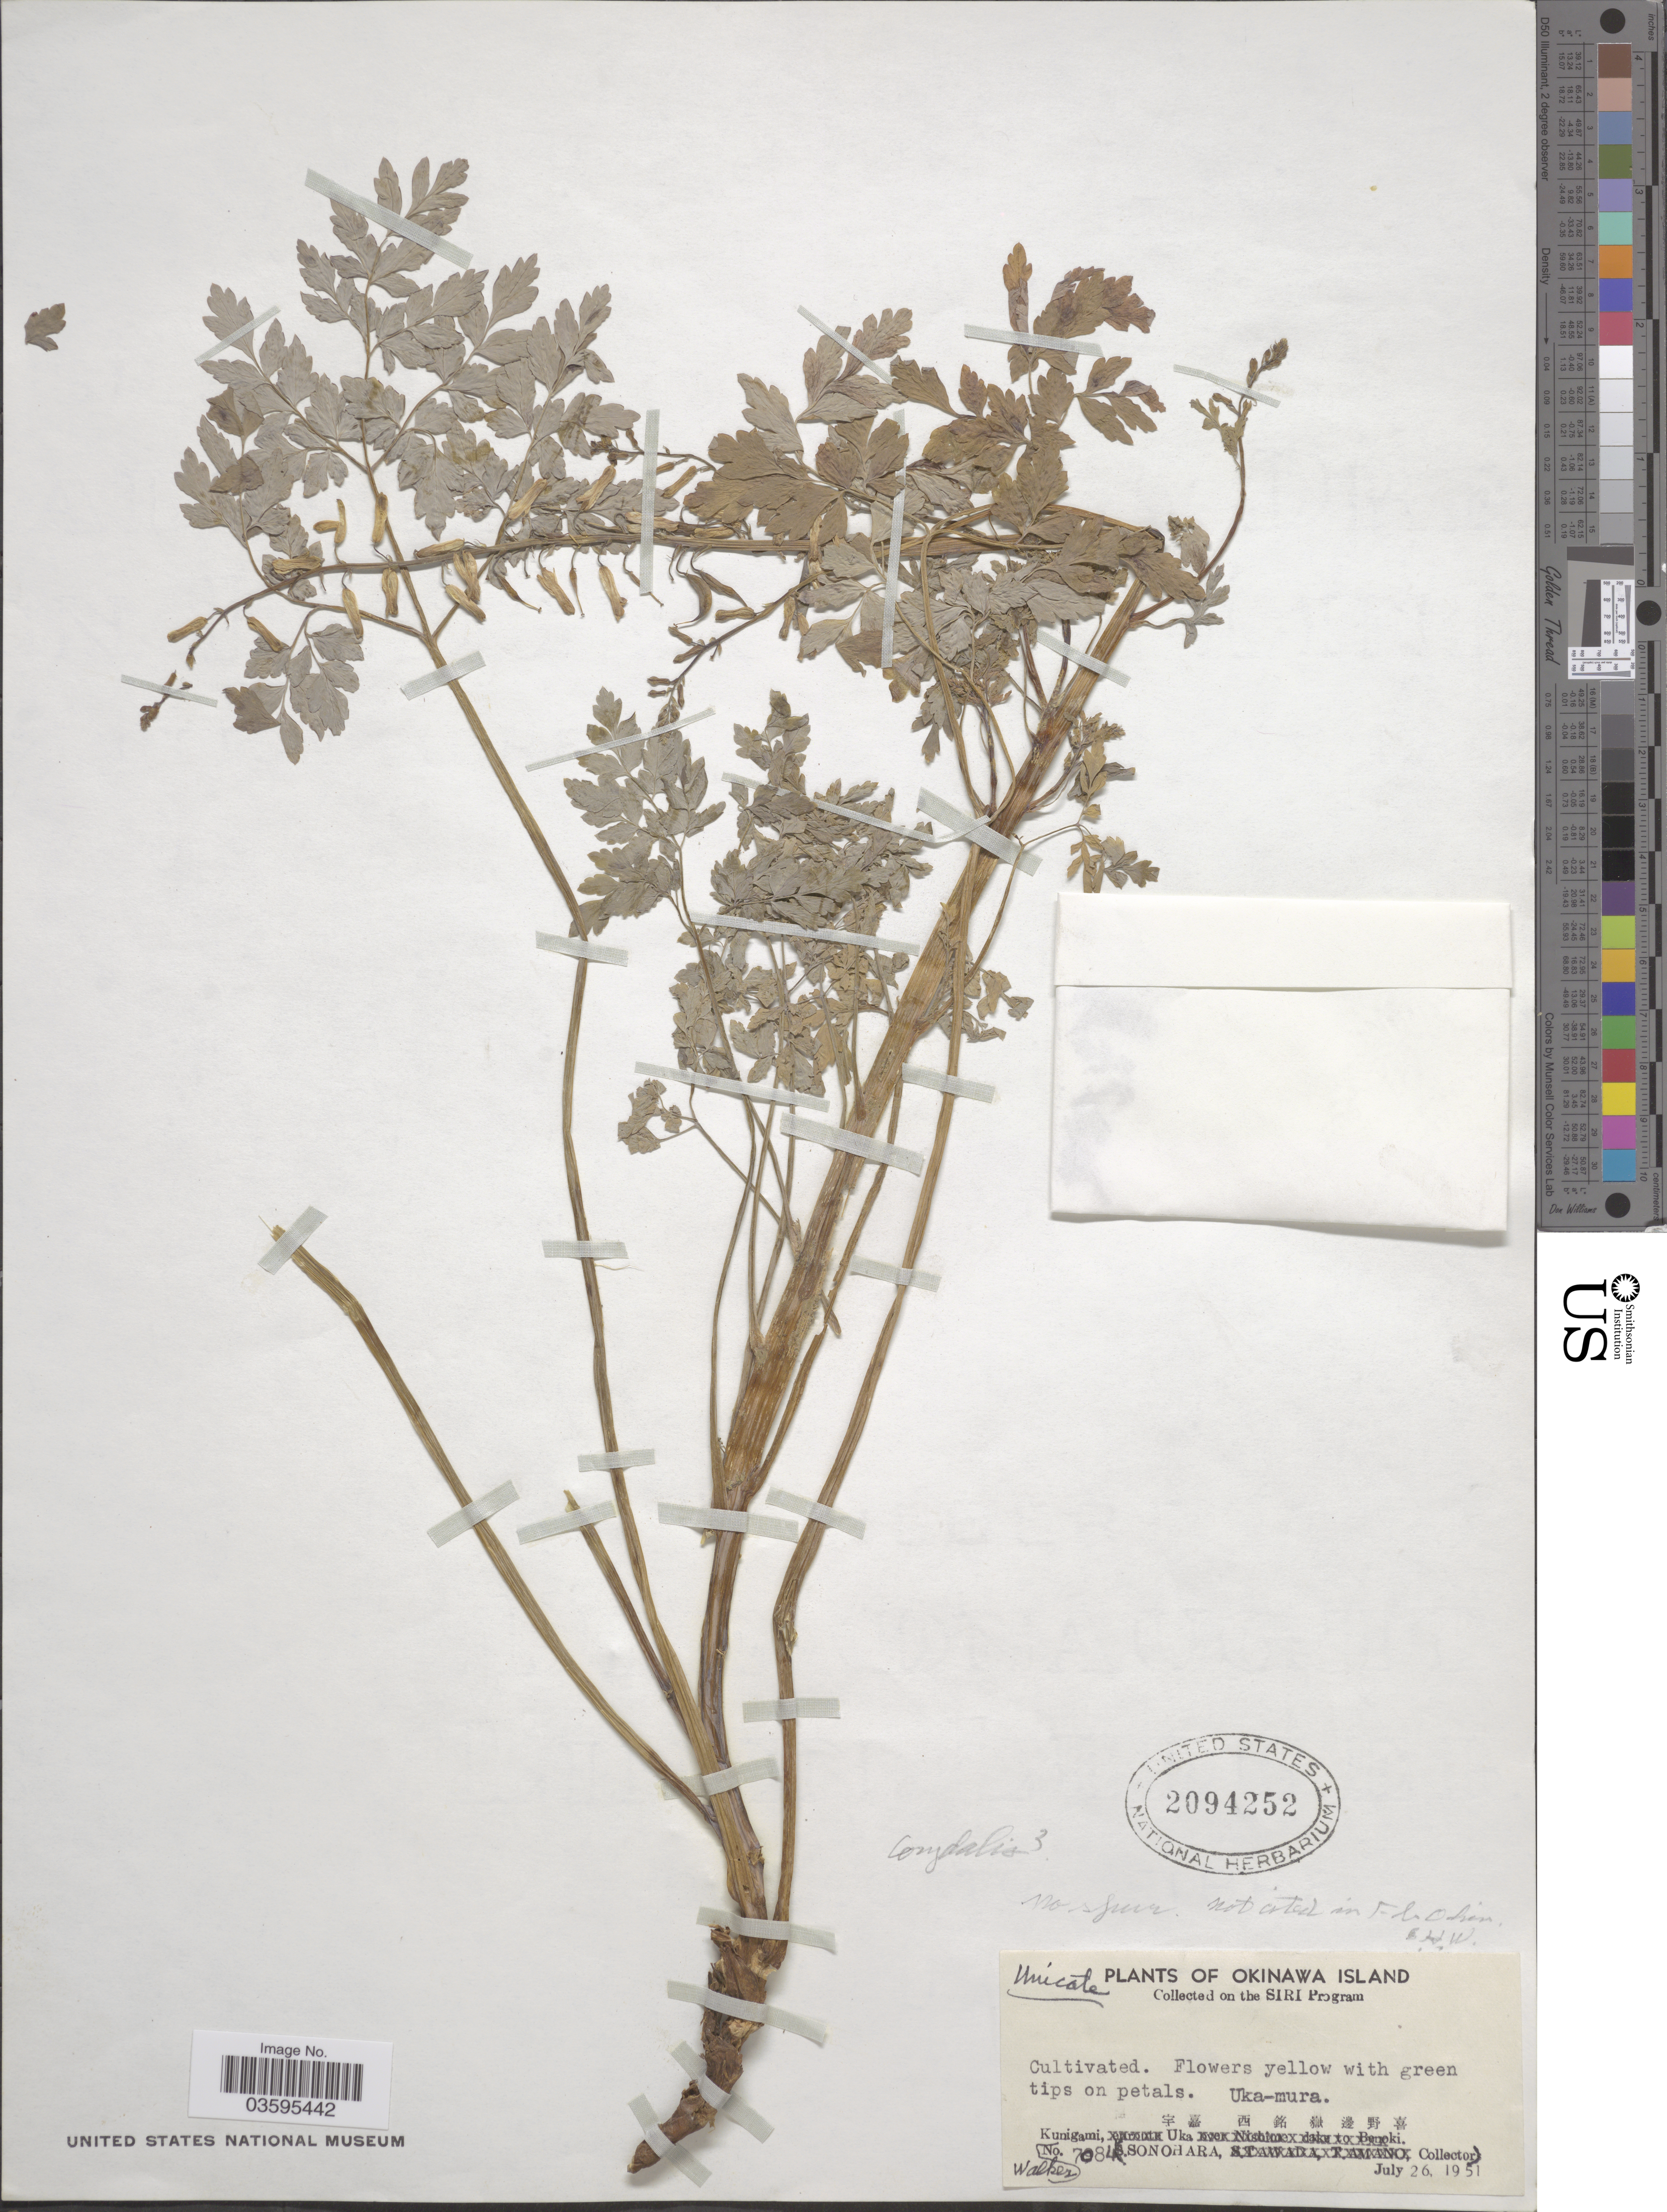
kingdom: Plantae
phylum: Tracheophyta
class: Magnoliopsida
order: Ranunculales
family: Papaveraceae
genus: Corydalis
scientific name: Corydalis sp.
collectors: -. Walker & S. Sonohara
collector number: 7084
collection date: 1951-07-26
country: Japan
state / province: Okinawa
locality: Okinawa Island. Uka-mura [unsure placement] X. Kunigami, Uka.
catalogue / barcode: US 2094252